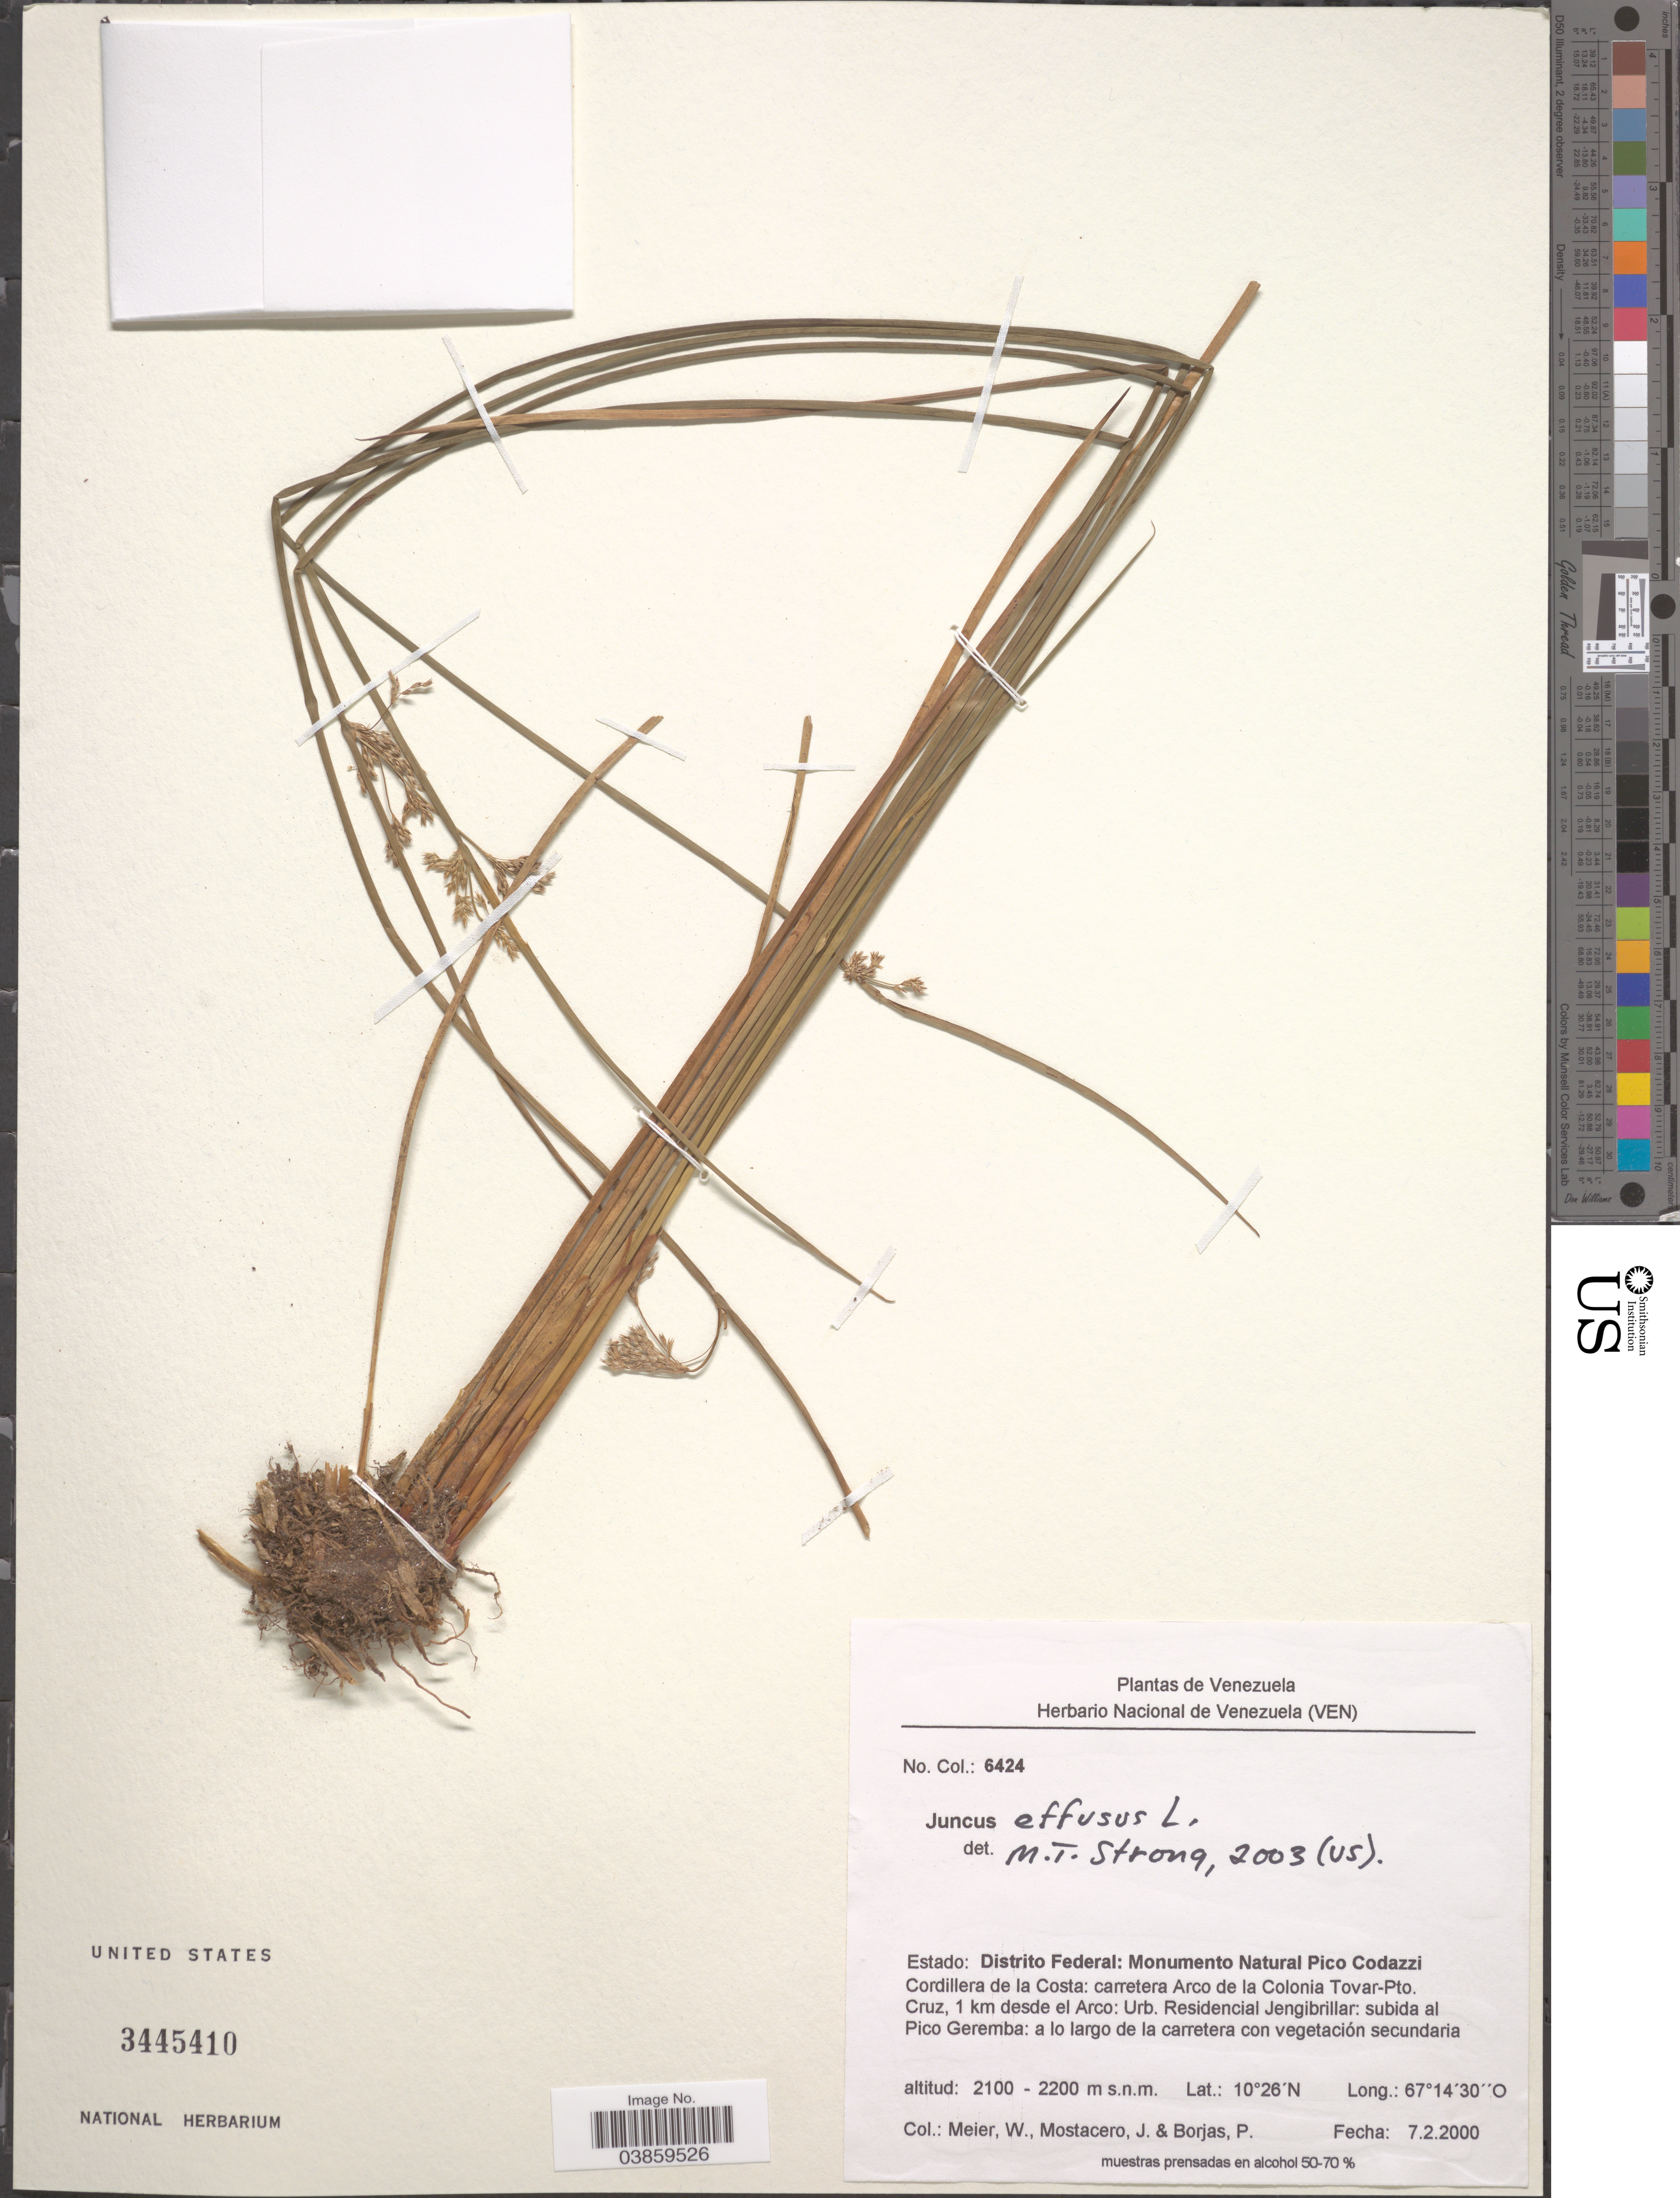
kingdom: Plantae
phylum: Tracheophyta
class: Liliopsida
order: Poales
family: Juncaceae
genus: Juncus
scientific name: Juncus effusus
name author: L.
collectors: W. Meier, J. Mostacero & P. Borjas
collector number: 6424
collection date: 2000-02-07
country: Venezuela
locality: Estado: Distrito Federal: Monumento Natural Pico Codazzi Cordillera de la Costa: carretera Arco de la Colonia Tovar-Pto. Cruz, 1 km desde el Arco: Urb. Residencial Jengibrillar: subida al Pico Geremba.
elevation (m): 2100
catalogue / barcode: US 3445410